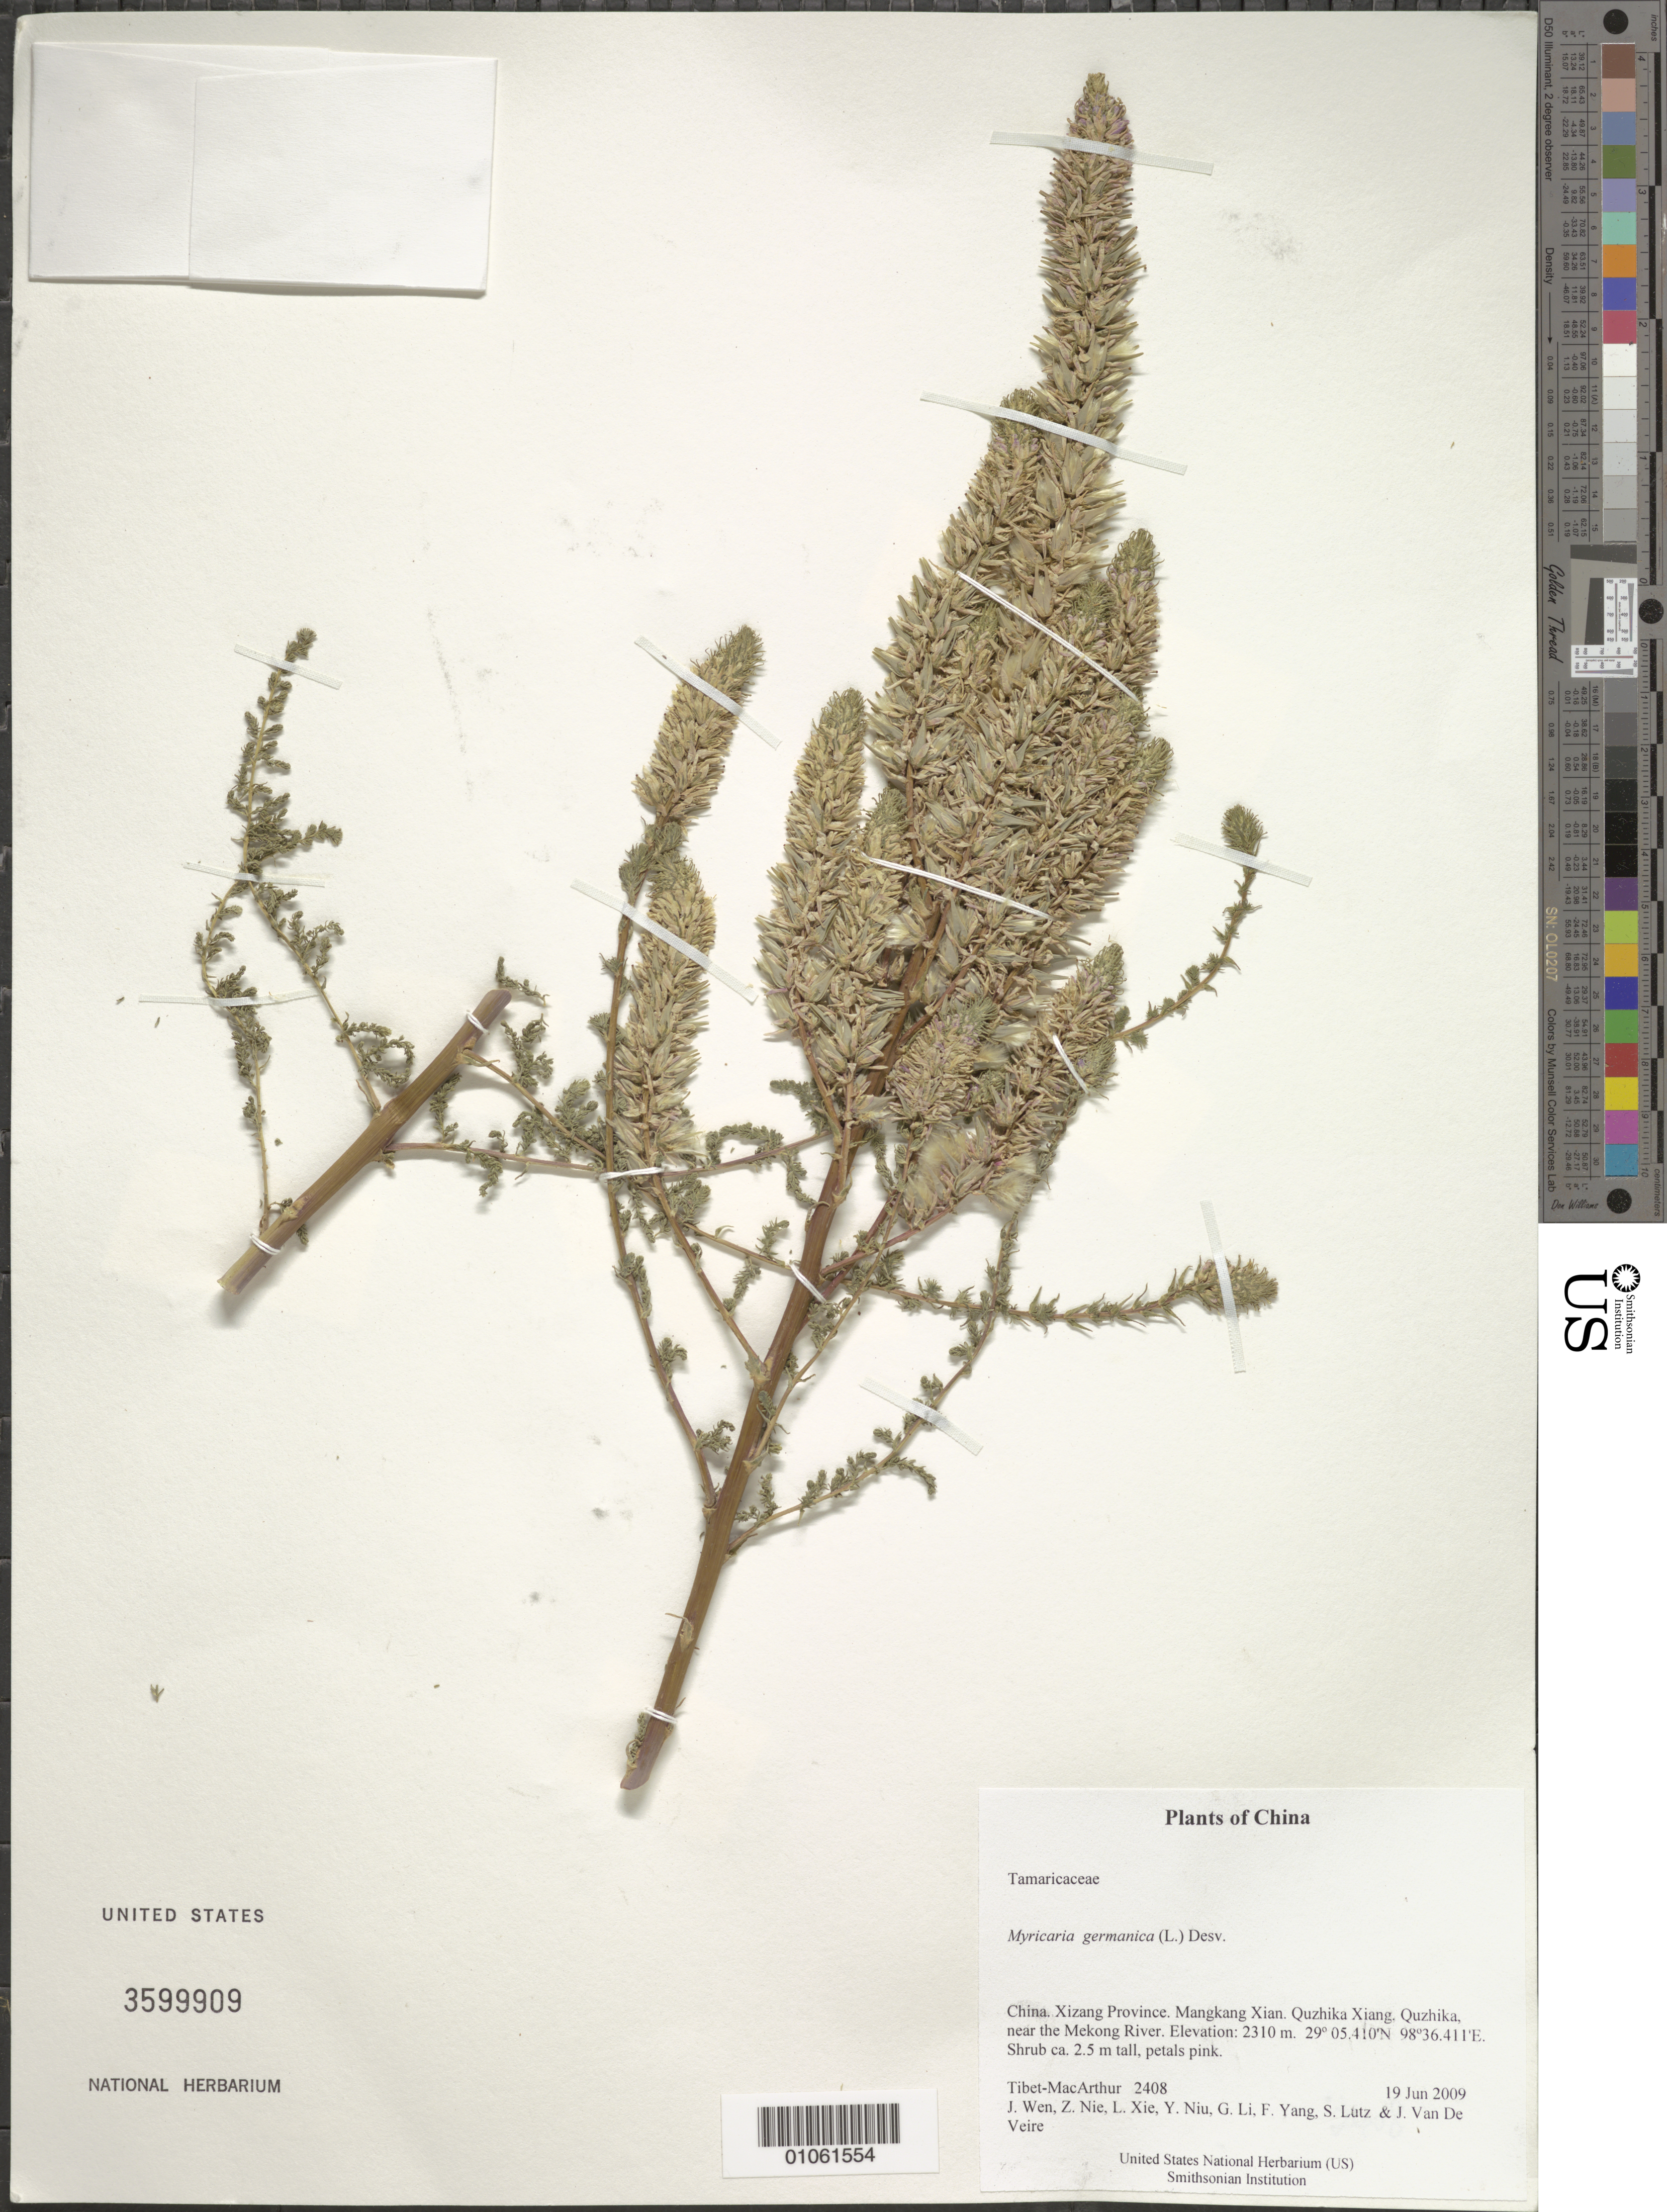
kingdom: Plantae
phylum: Tracheophyta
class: Magnoliopsida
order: Caryophyllales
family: Tamaricaceae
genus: Myricaria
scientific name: Myricaria germanica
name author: (L.) Desv.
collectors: Tibet-MacArthur, J. Wen, Z. Nie, L. Xie, Y. Niu, G. Li, F. Yang, S. Lutz & J. Van De Veire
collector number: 2408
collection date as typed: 19 Jun 2009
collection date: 2009-06-19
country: China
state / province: Xizang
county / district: Mangkang Xian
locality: Quzhika Xiang, Quzhika, near the Mekong River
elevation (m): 2310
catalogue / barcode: US 3599909